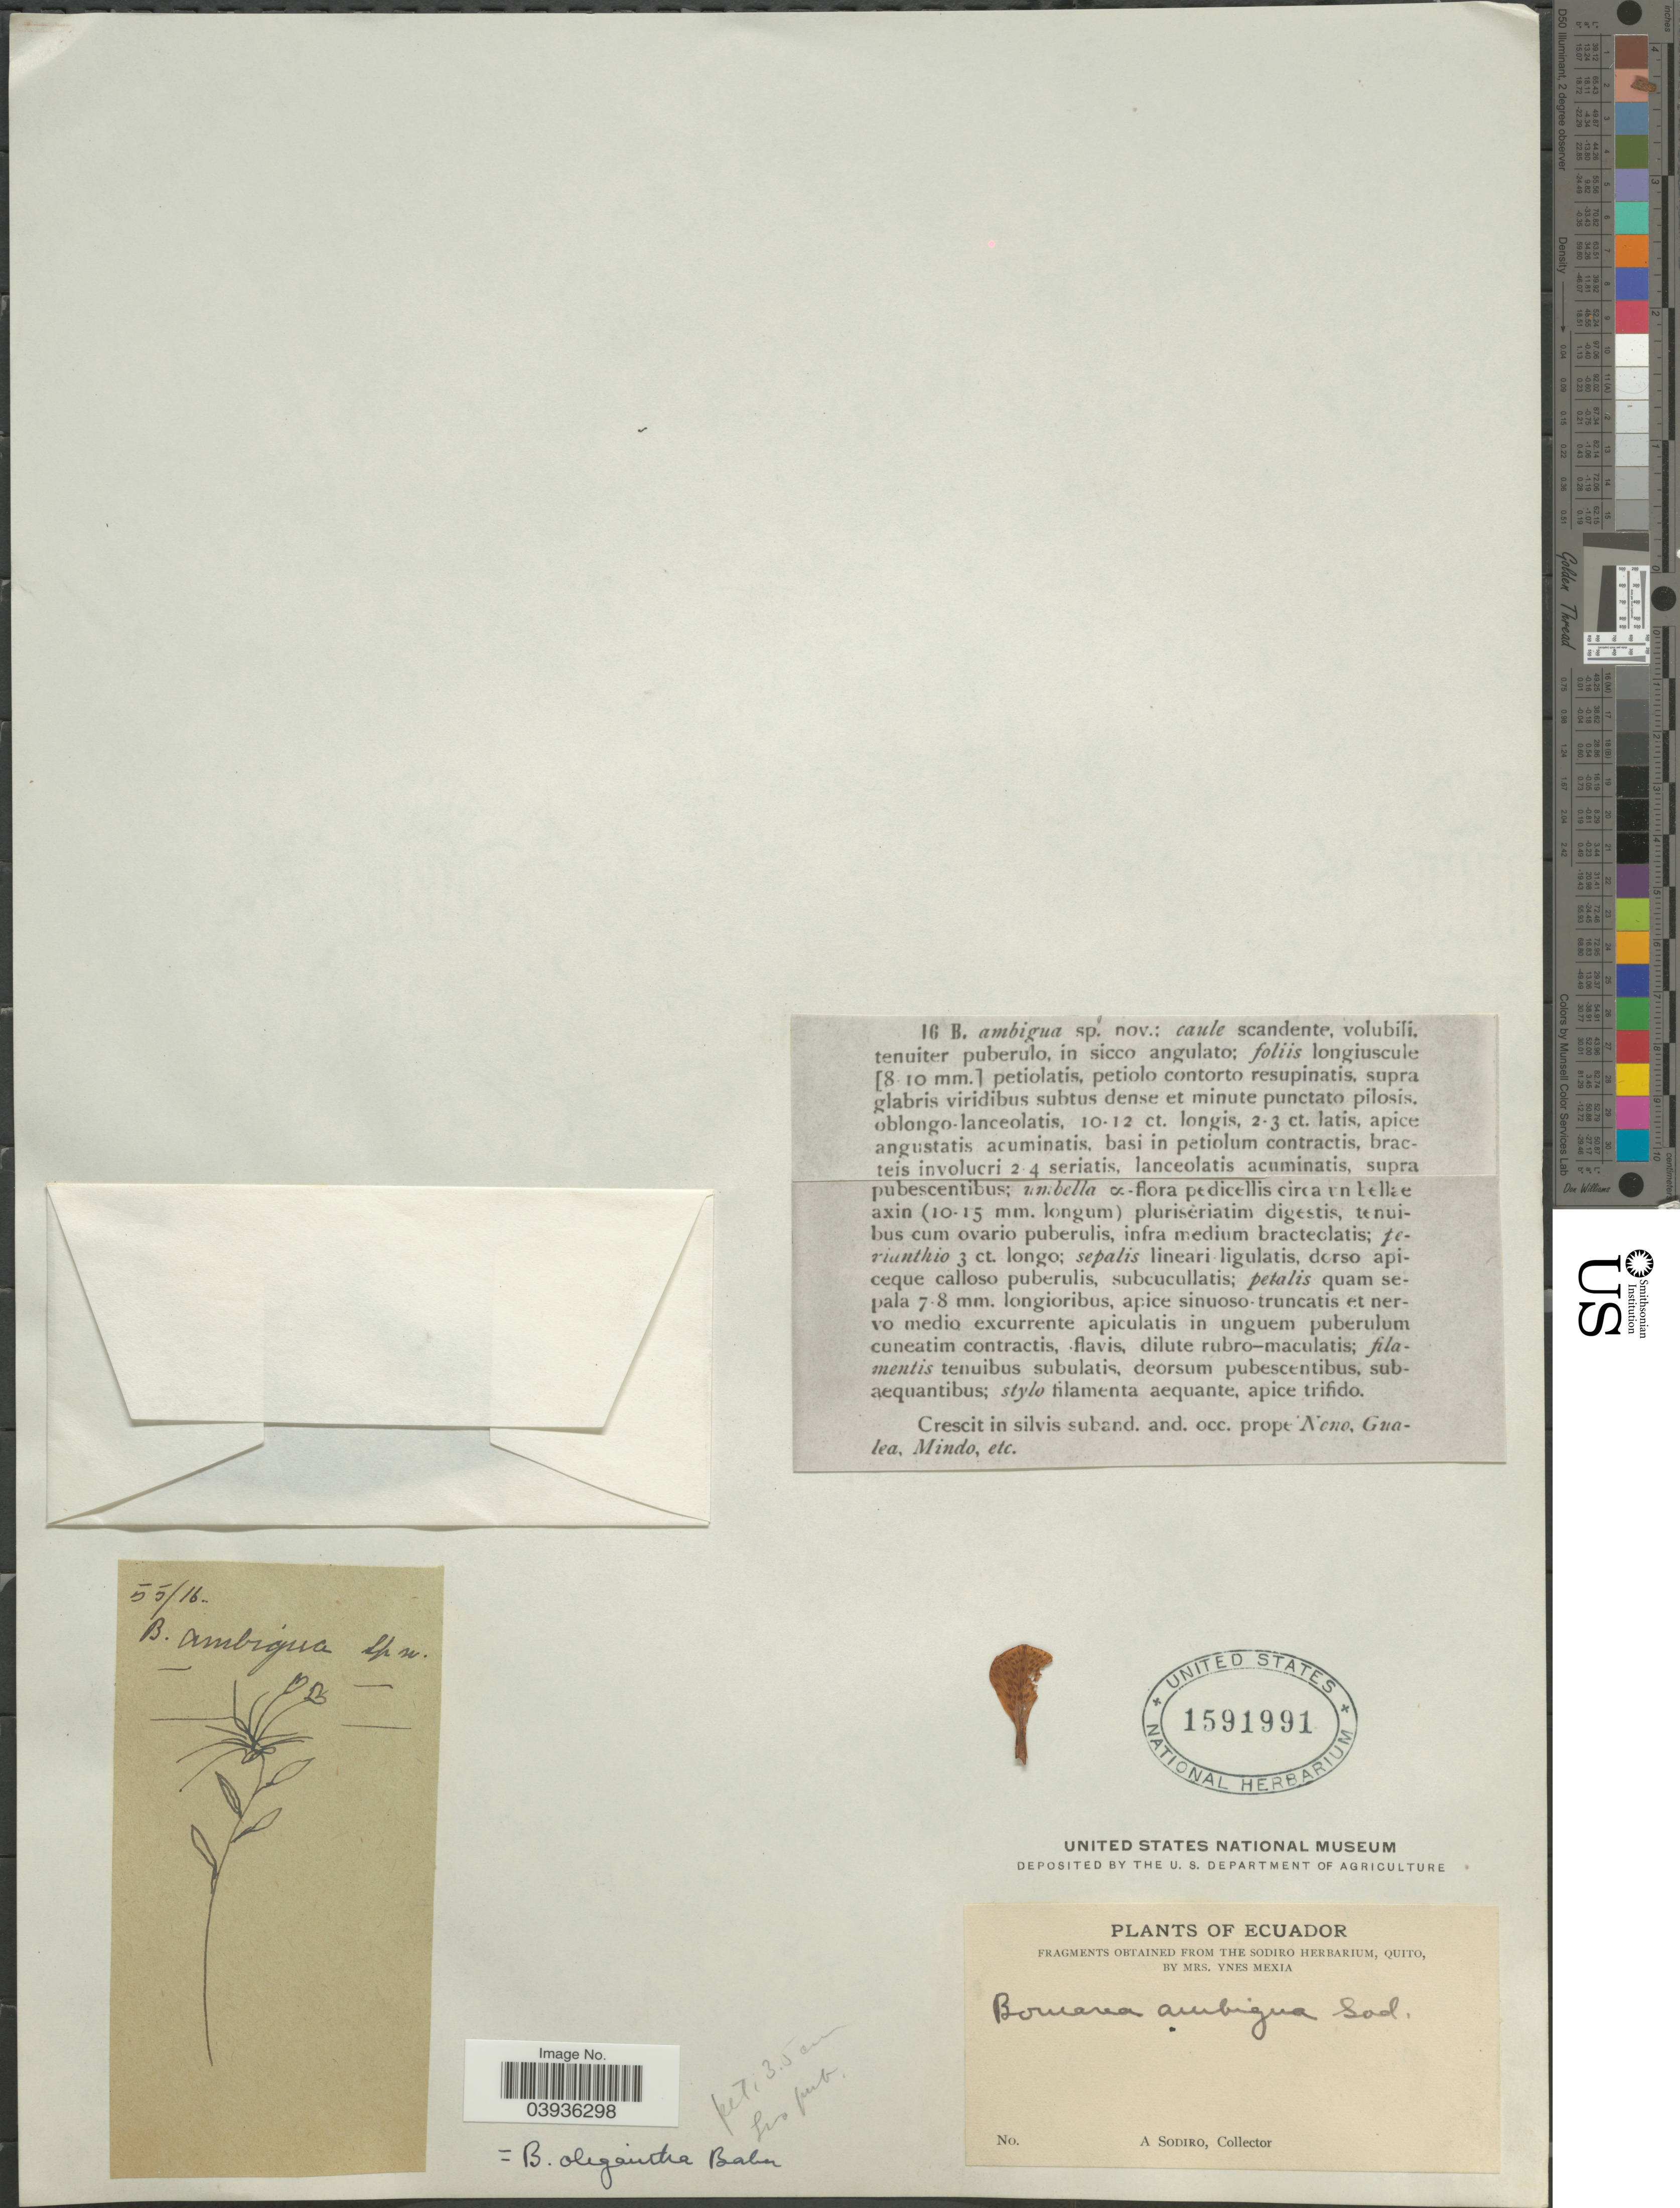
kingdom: Plantae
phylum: Tracheophyta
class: Liliopsida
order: Liliales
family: Alstroemeriaceae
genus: Bomarea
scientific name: Bomarea oligantha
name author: Baker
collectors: A. Sodiro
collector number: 55/16B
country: Ecuador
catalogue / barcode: US 1591991